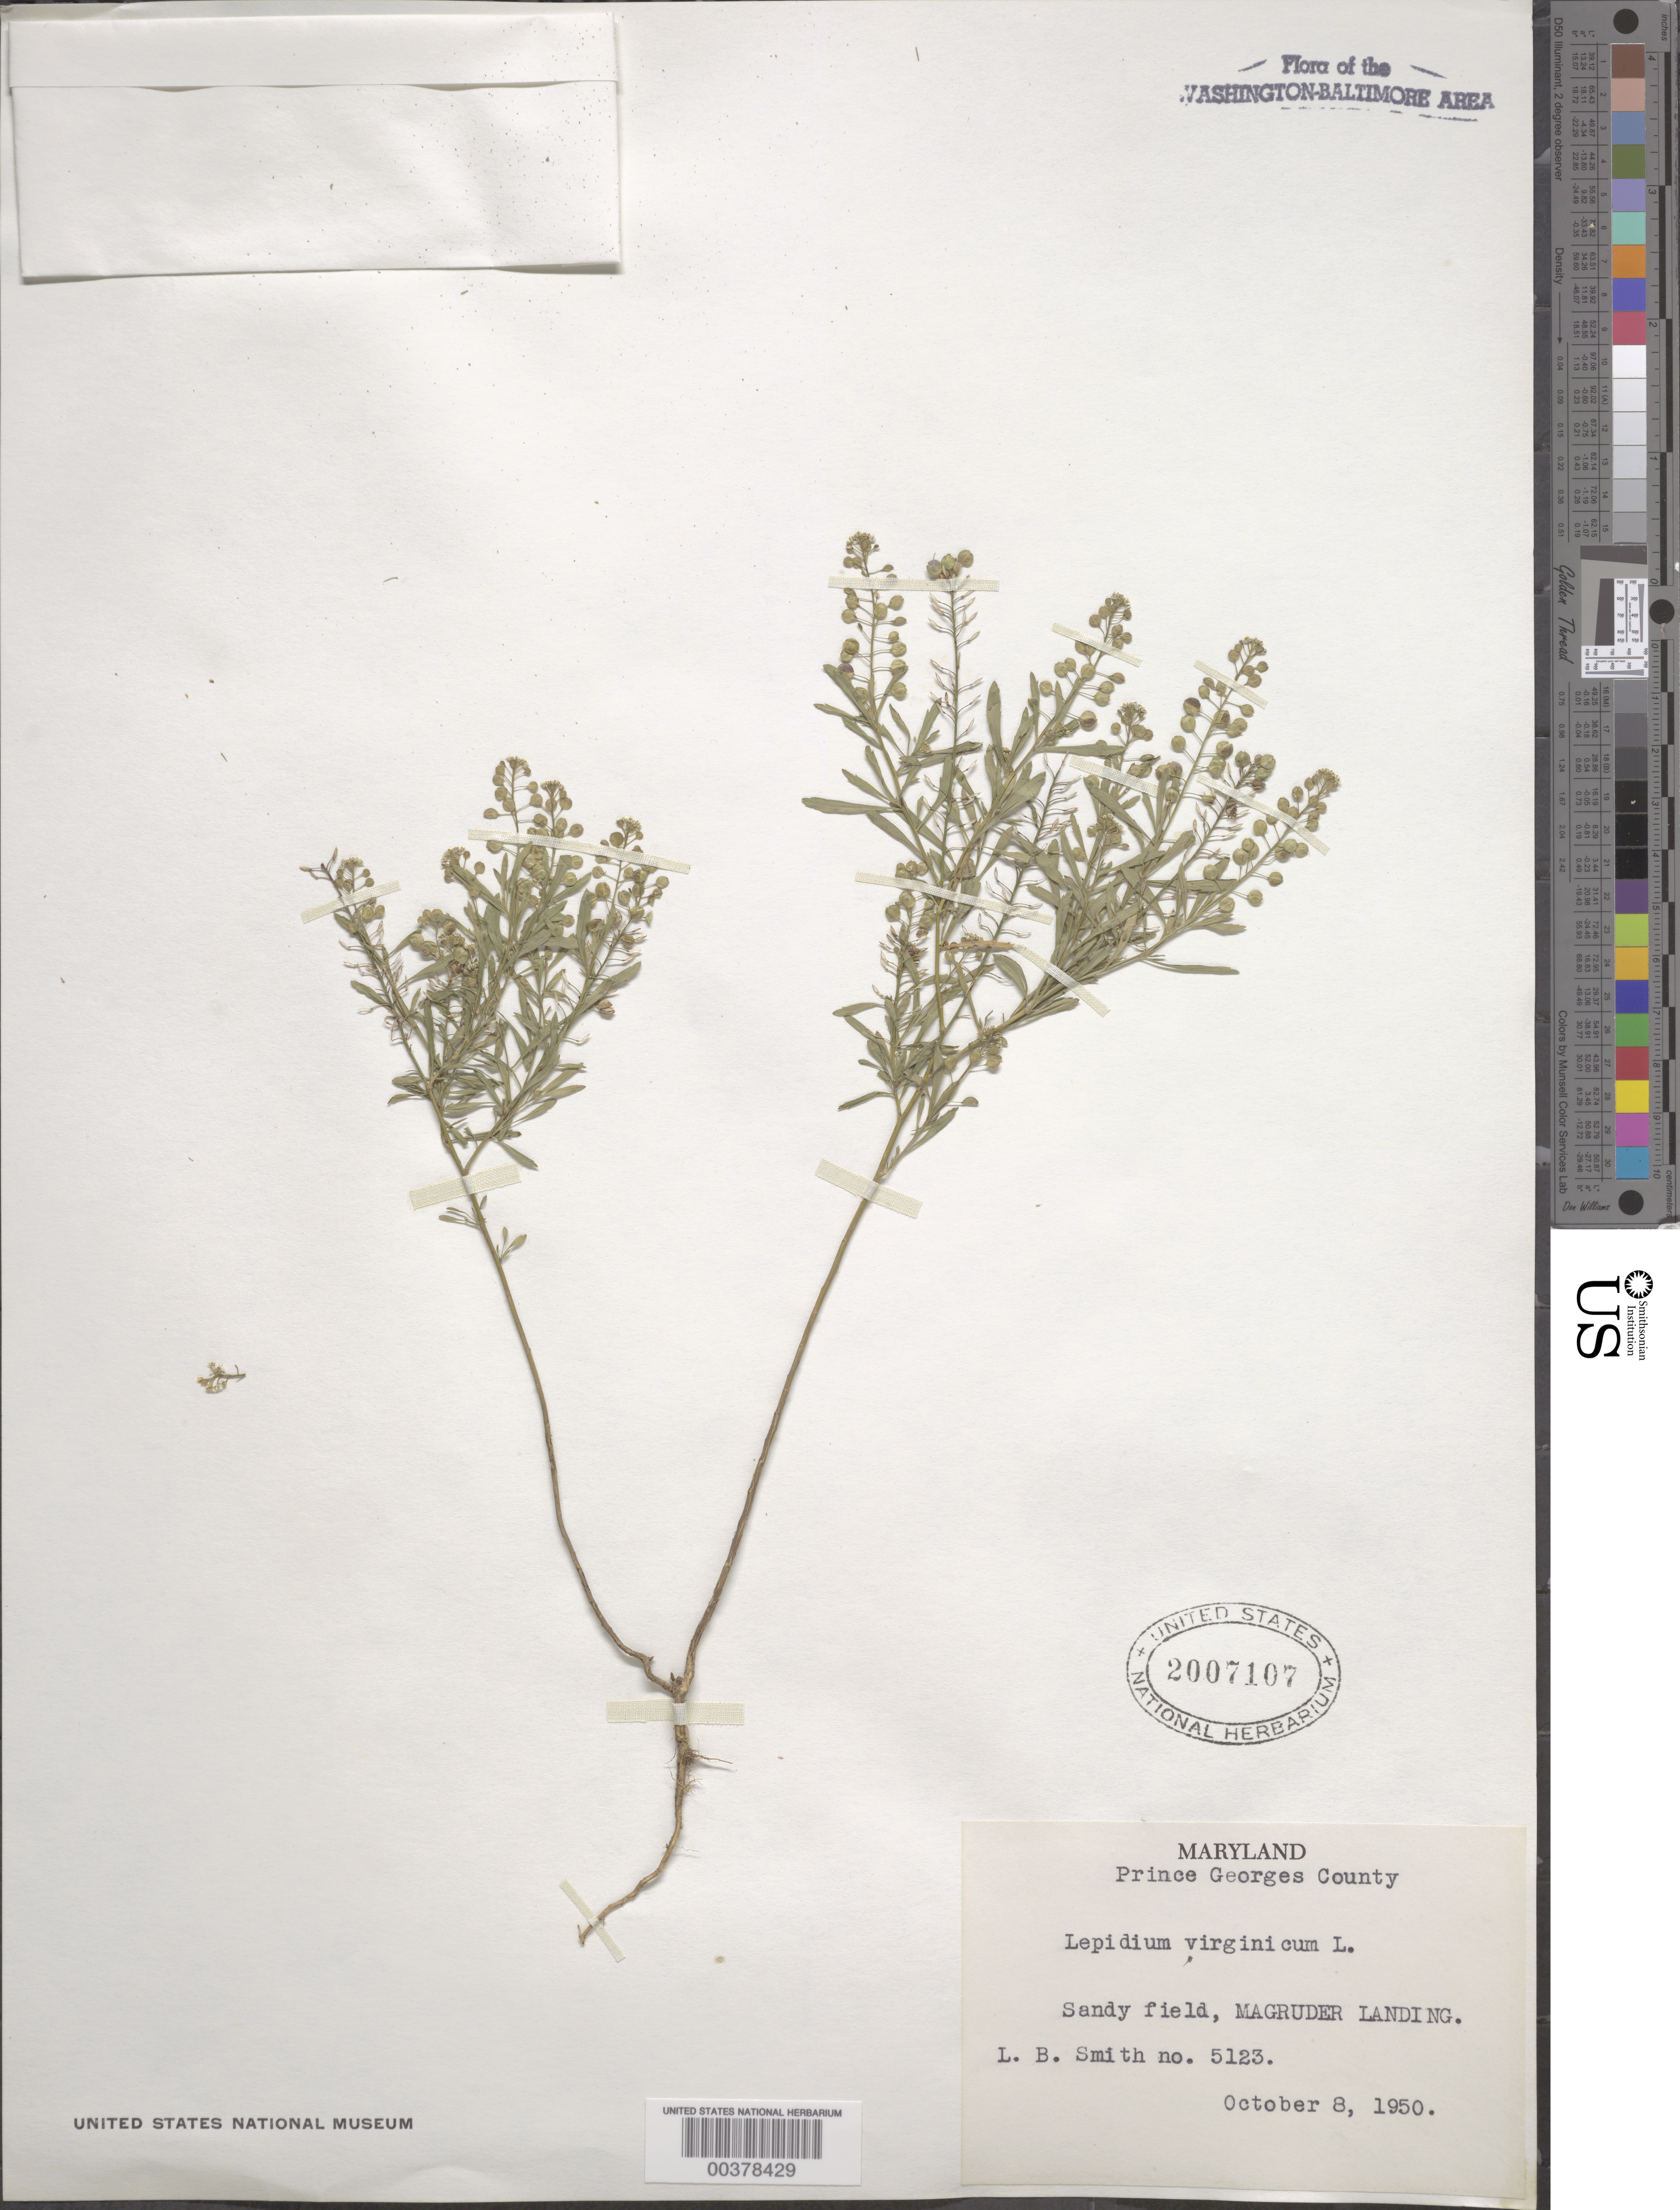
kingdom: Plantae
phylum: Tracheophyta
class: Magnoliopsida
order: Brassicales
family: Brassicaceae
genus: Lepidium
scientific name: Lepidium virginicum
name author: L.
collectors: L. Smith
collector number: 5123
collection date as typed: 08 Oct 1950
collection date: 1950-10-08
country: United States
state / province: Maryland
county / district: Prince George's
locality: Magruder Landing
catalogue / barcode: US 2007107